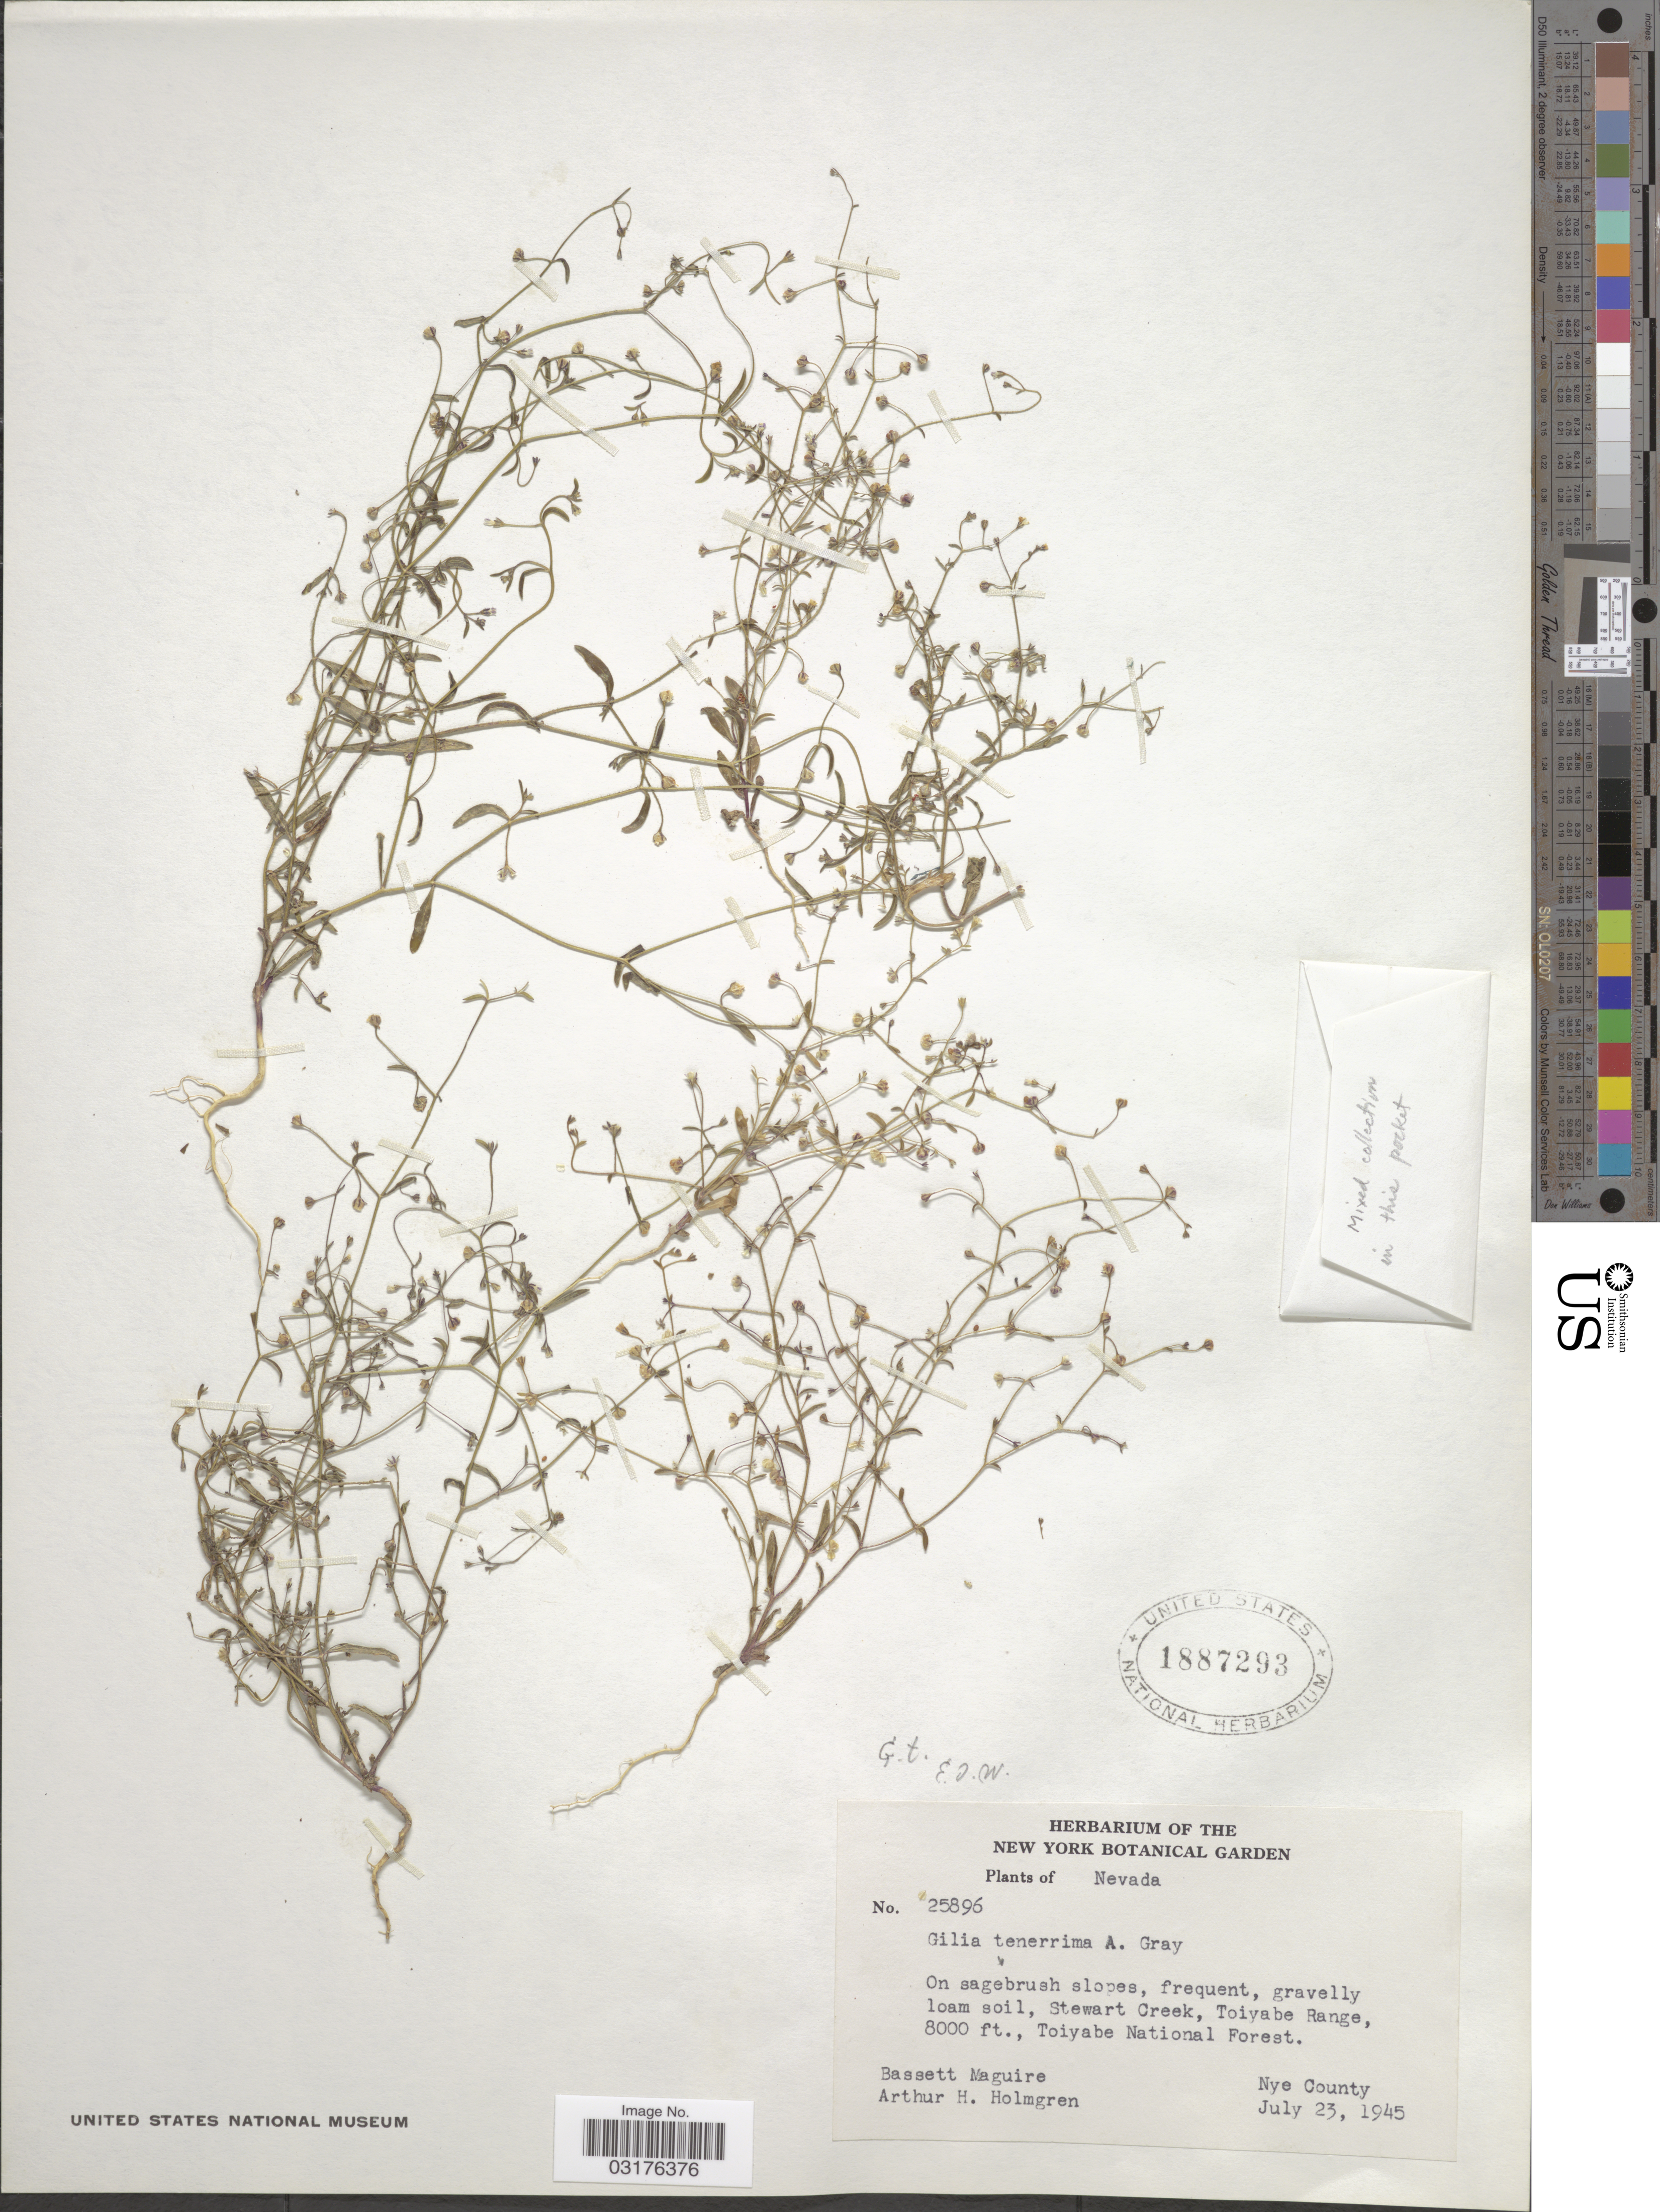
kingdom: Plantae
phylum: Tracheophyta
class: Magnoliopsida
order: Ericales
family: Polemoniaceae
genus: Lathrocasis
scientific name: Lathrocasis tenerrima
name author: (A. Gray) L.A. Johnson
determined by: Strong, Mark T., (BOT), Smithsonian Institution - National Museum of Natural History (UNITED STATES)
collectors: B. Maguire & A. H. Holmgren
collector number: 25896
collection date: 1945-07-23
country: United States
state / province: Nevada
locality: On sagebrush slopes, frequent, gravelly loam soil, Stewart Creek, Toiyabe Range, Toiyabe National Forest. Nye County.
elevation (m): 2438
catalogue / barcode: US 1887293